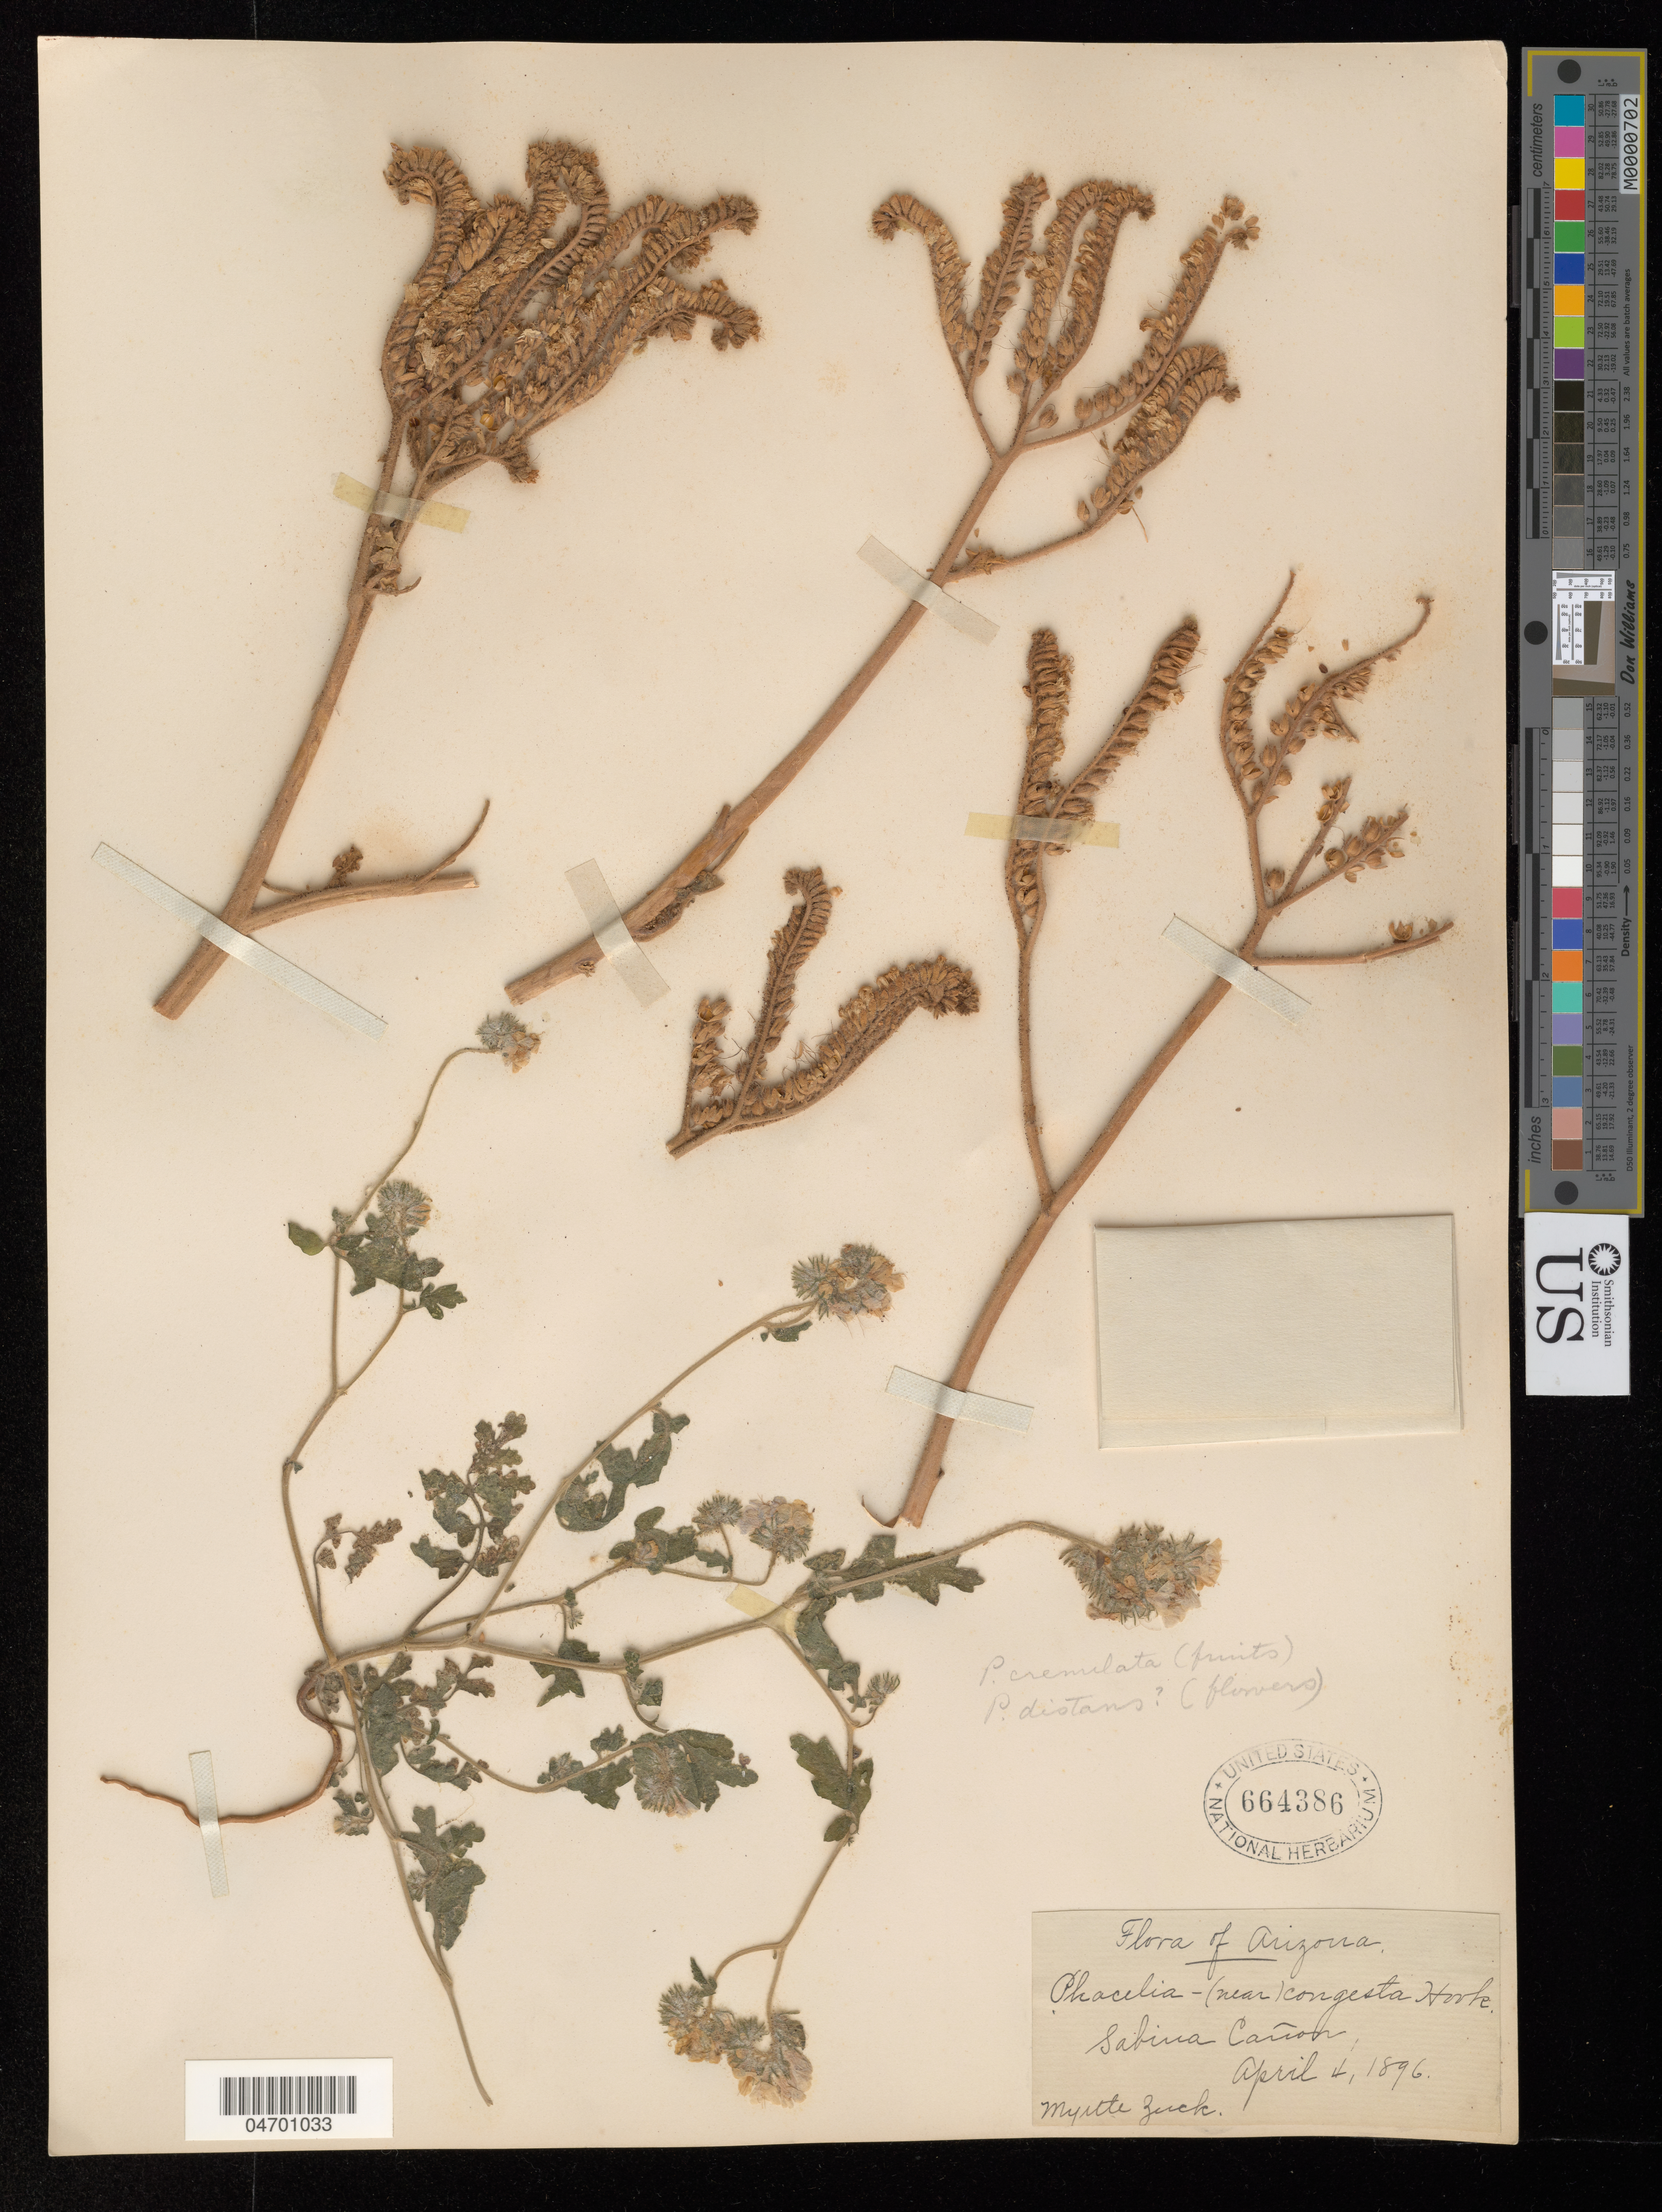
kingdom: Plantae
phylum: Tracheophyta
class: Magnoliopsida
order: Boraginales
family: Hydrophyllaceae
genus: Phacelia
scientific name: Phacelia distans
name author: Benth.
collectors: M. Zuck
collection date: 1896-04-04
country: United States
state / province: Arizona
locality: Sabina Cañon.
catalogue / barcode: US 664386